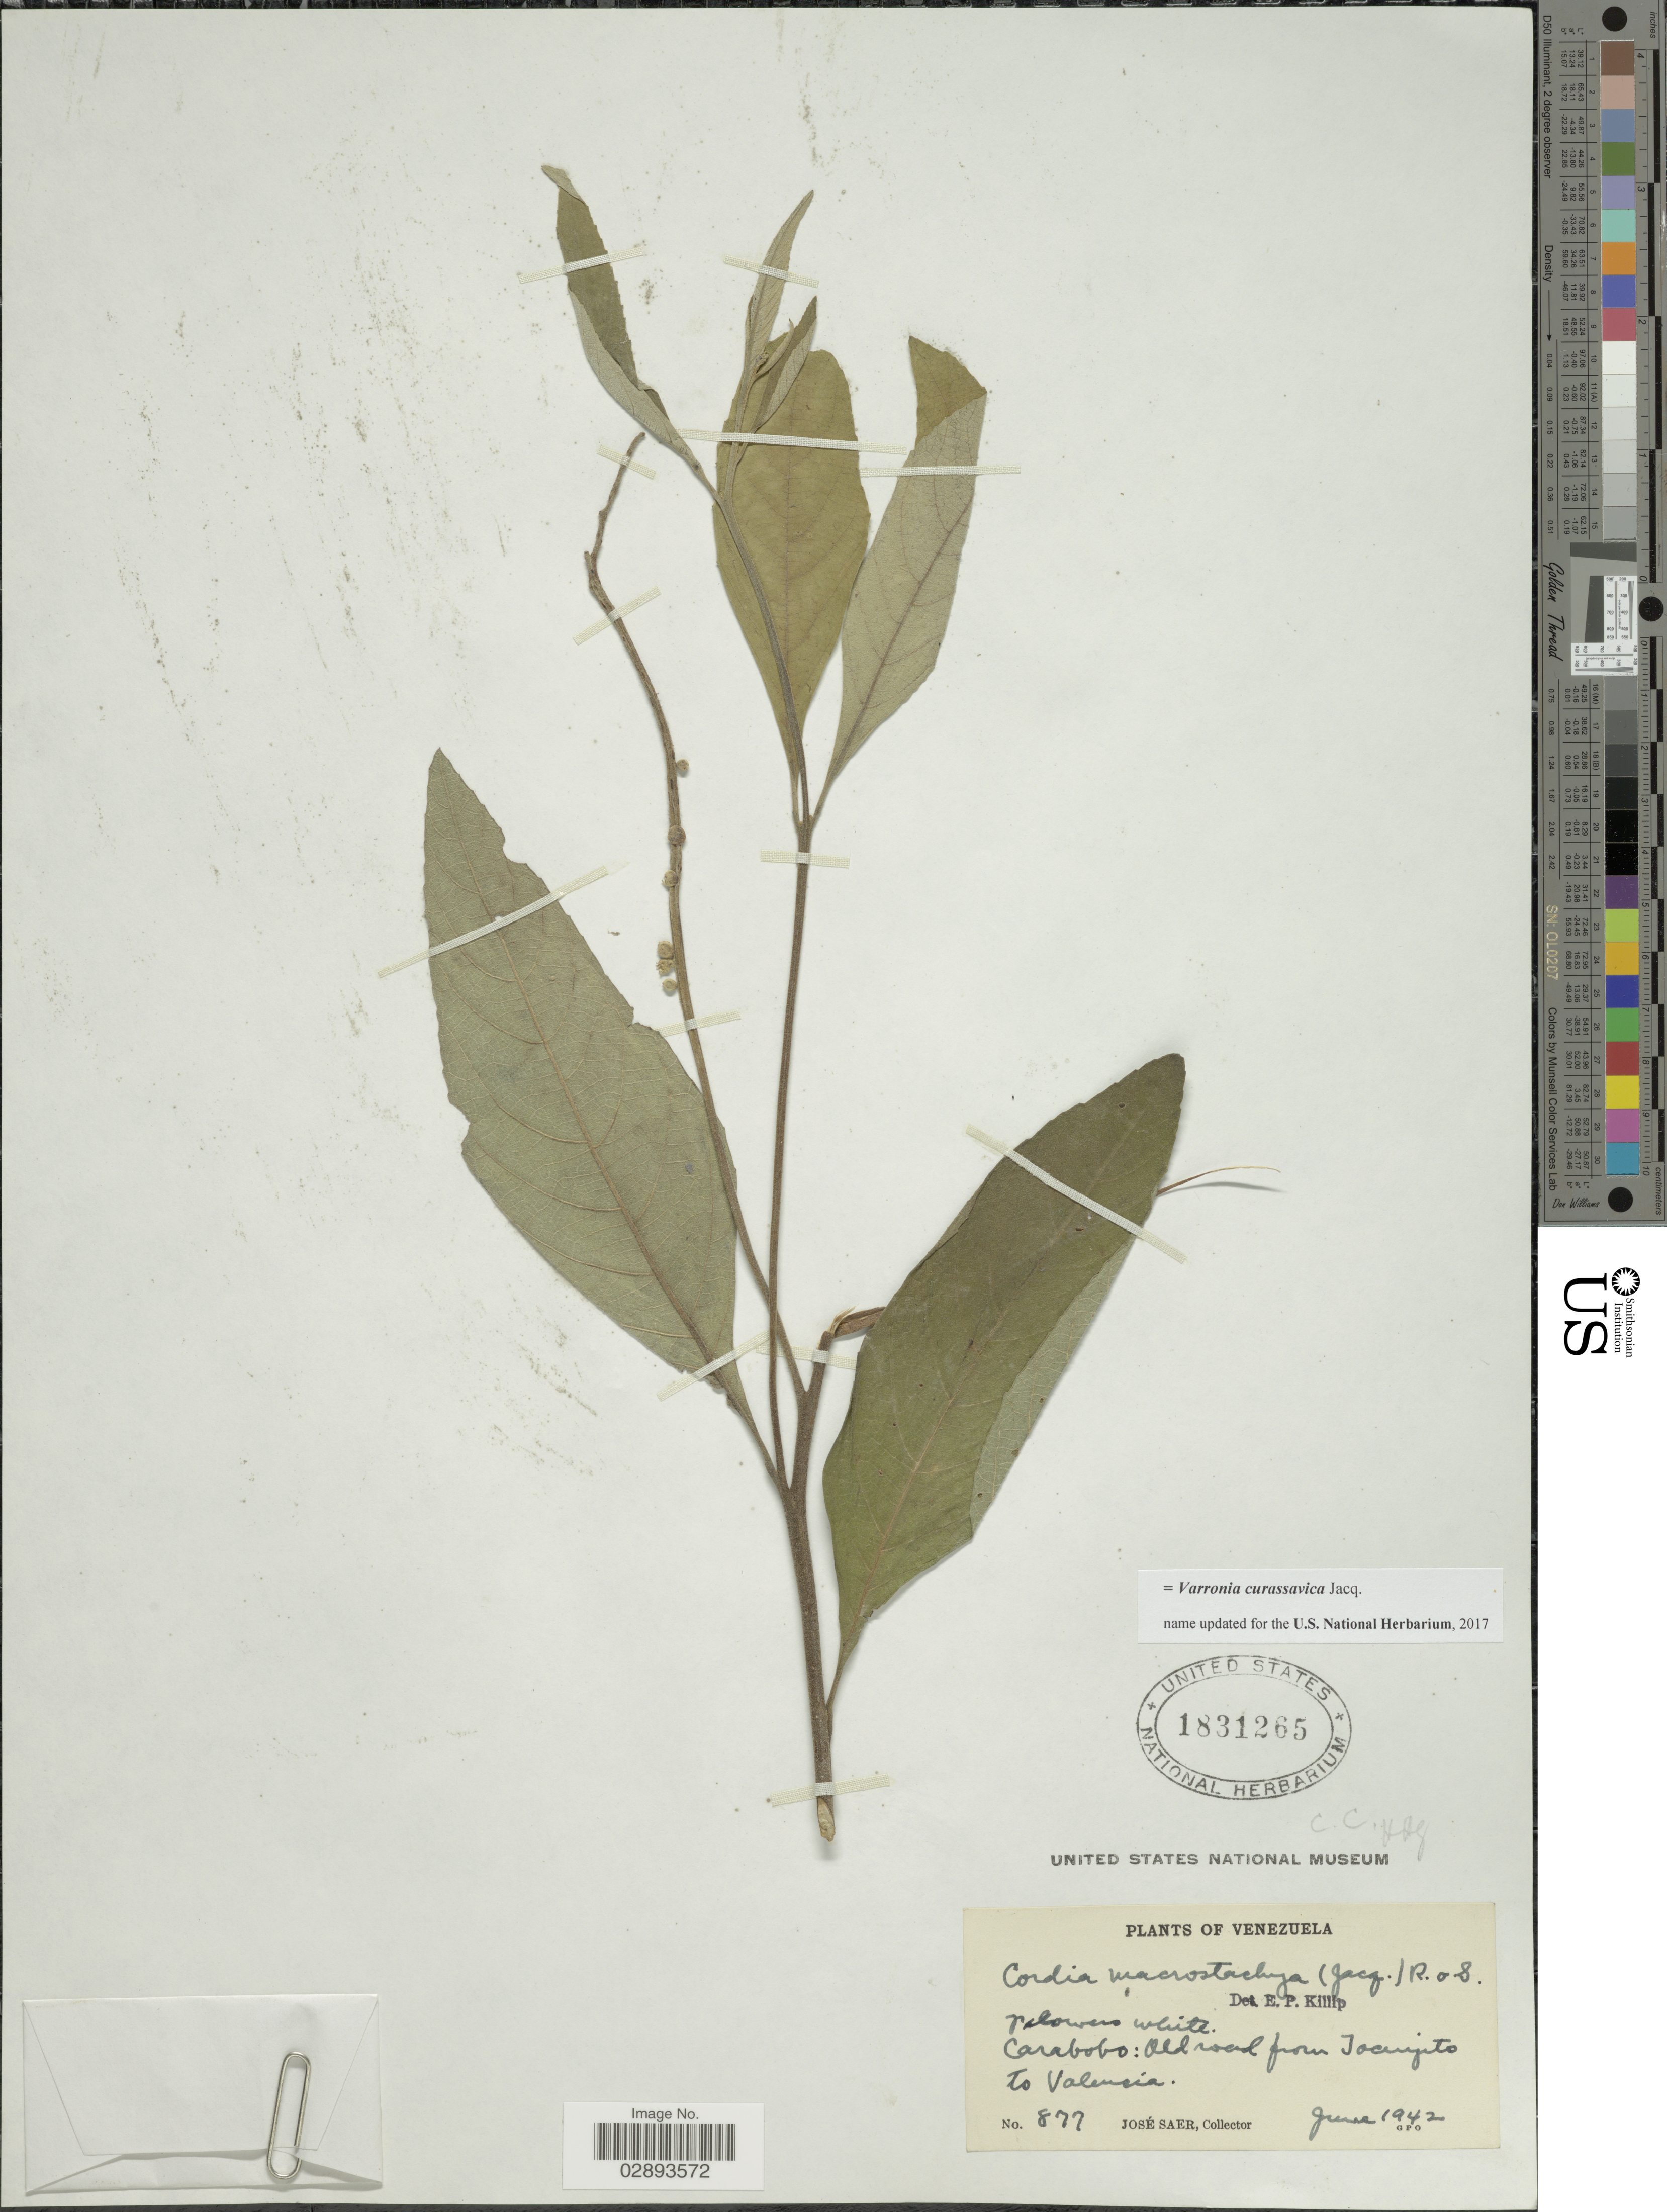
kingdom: Plantae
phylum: Tracheophyta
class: Magnoliopsida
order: Boraginales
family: Cordiaceae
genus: Varronia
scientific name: Varronia curassavica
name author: Jacq.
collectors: J. Saer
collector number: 877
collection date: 1942-06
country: Venezuela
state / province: Carabobo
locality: Carabobo: Old road from Jocuyito to Valencía.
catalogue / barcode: US 1831265